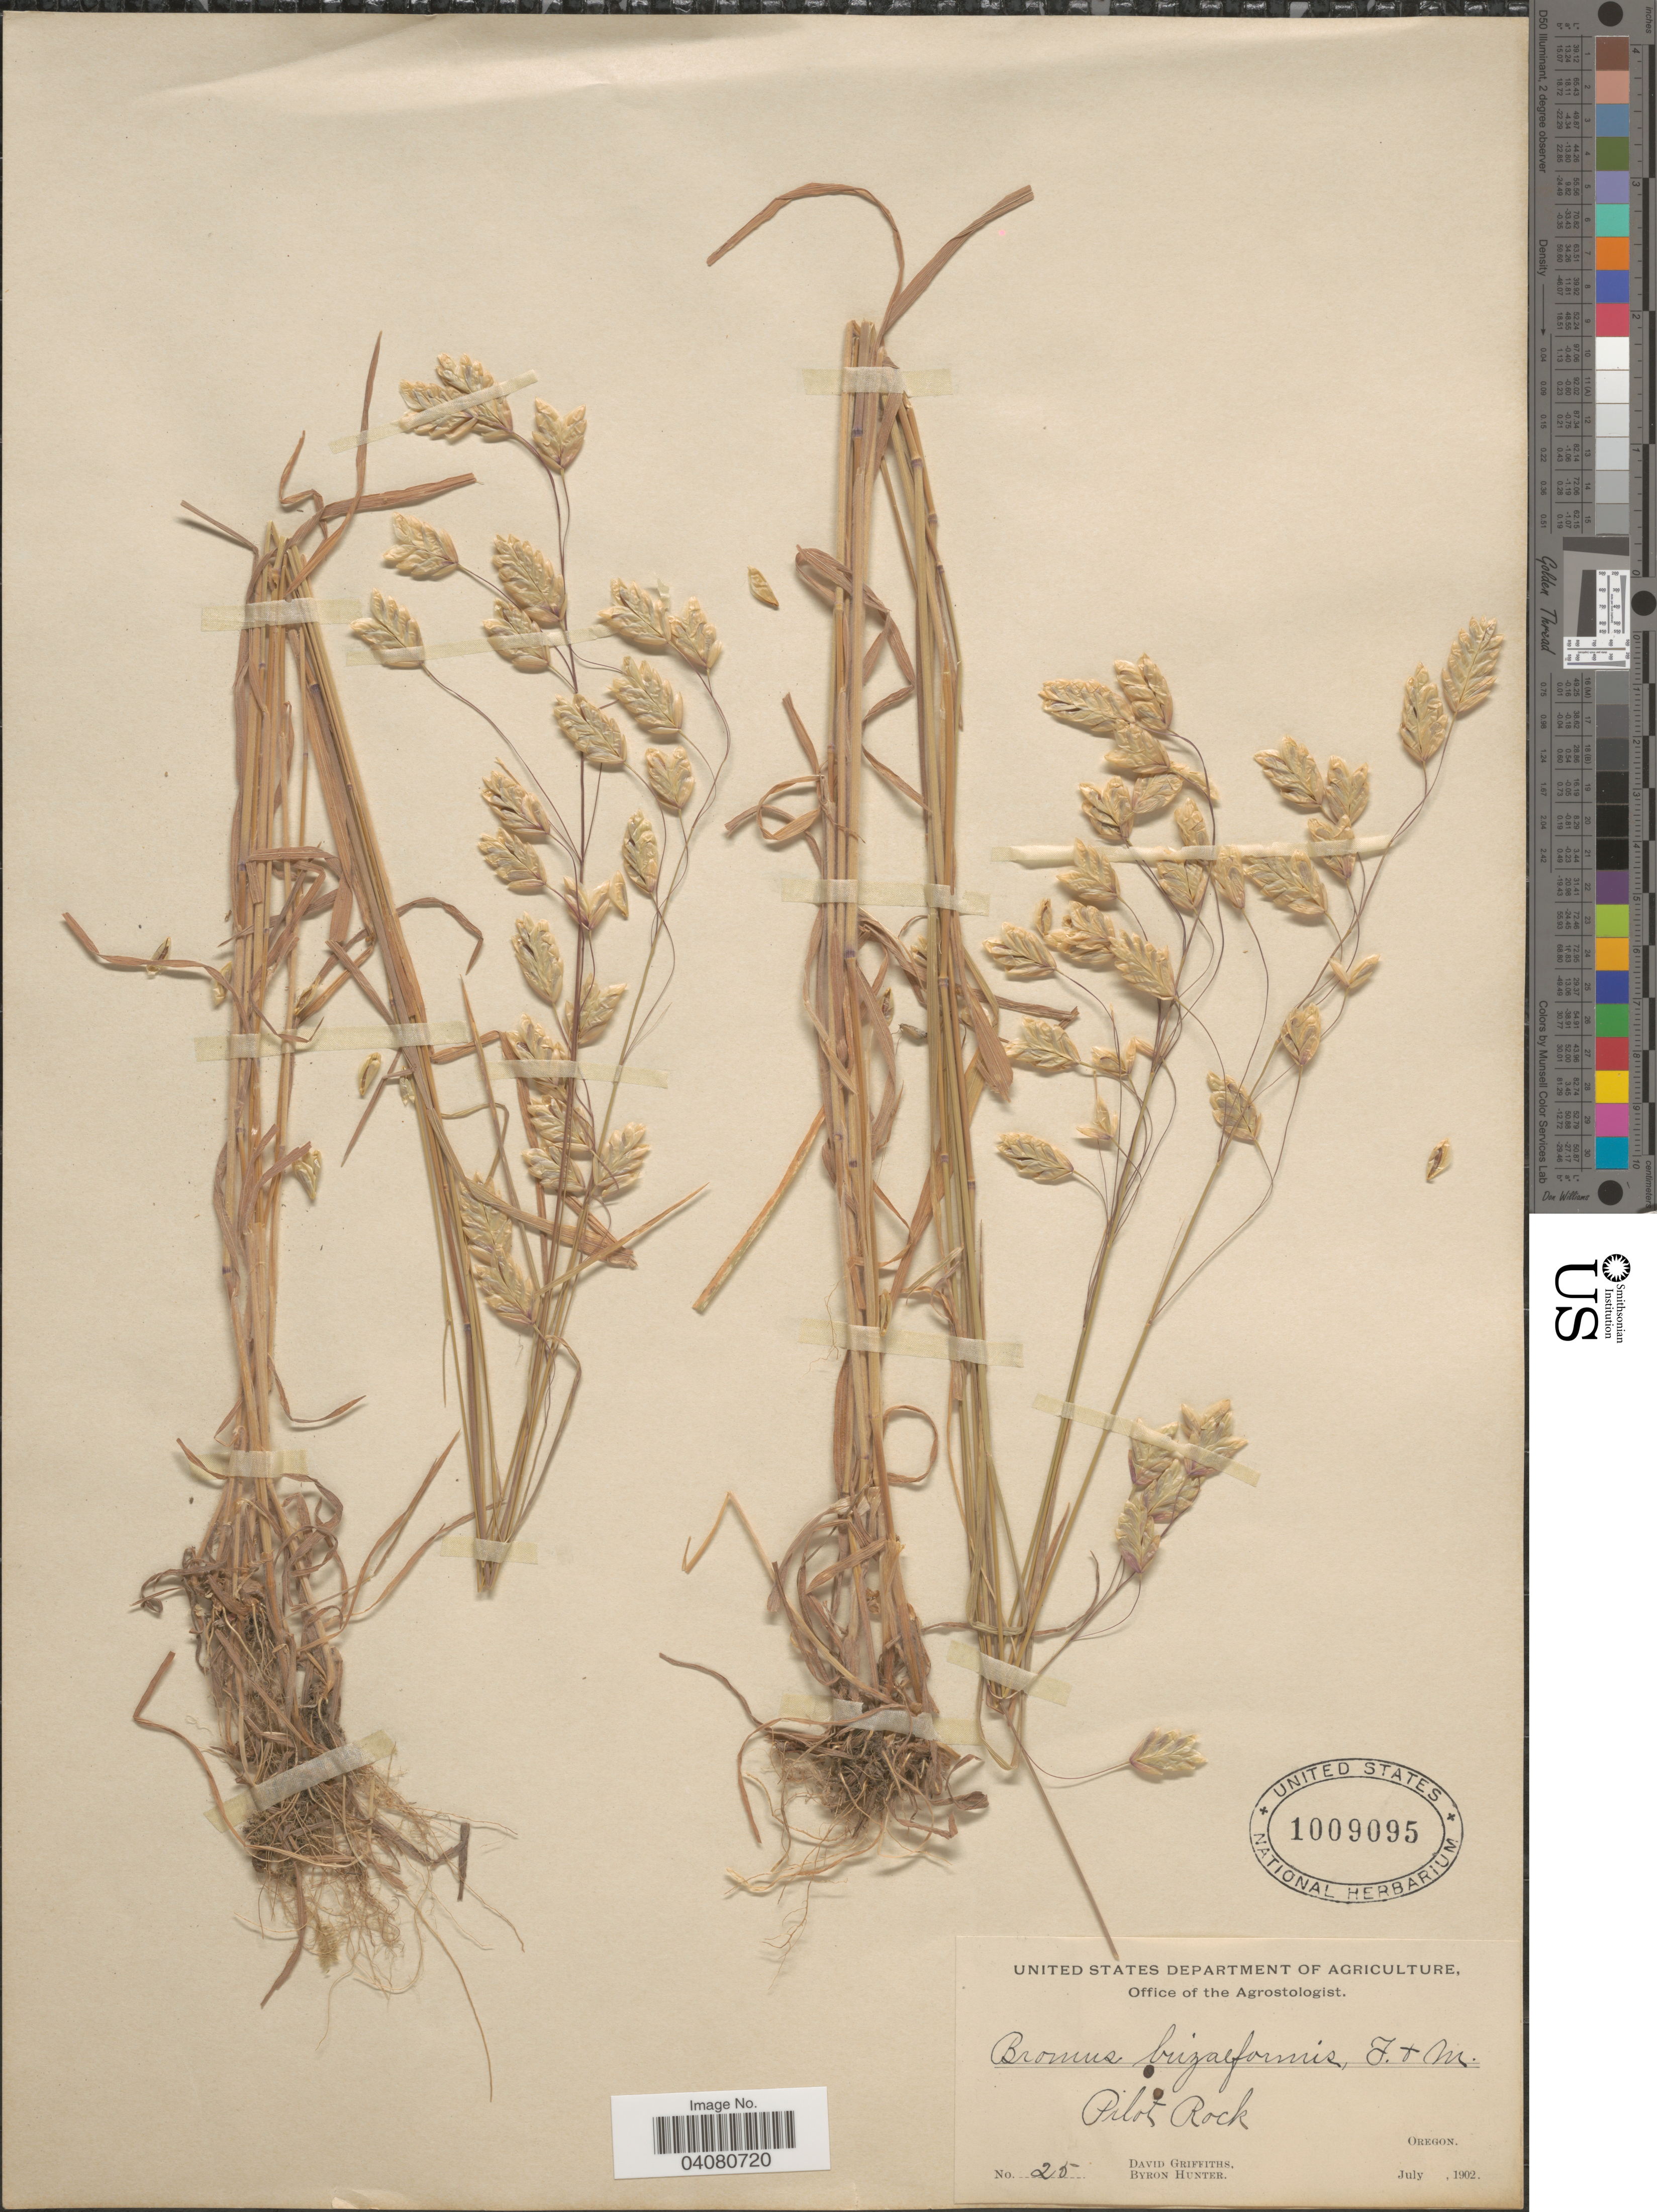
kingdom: Plantae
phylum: Tracheophyta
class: Liliopsida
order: Poales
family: Poaceae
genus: Bromus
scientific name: Bromus briziformis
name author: Fisch. & C.A. Mey.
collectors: D. Griffiths & B. Hunter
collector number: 25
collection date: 1902-07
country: United States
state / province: Oregon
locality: Pilot Rock.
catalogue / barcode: US 1009095